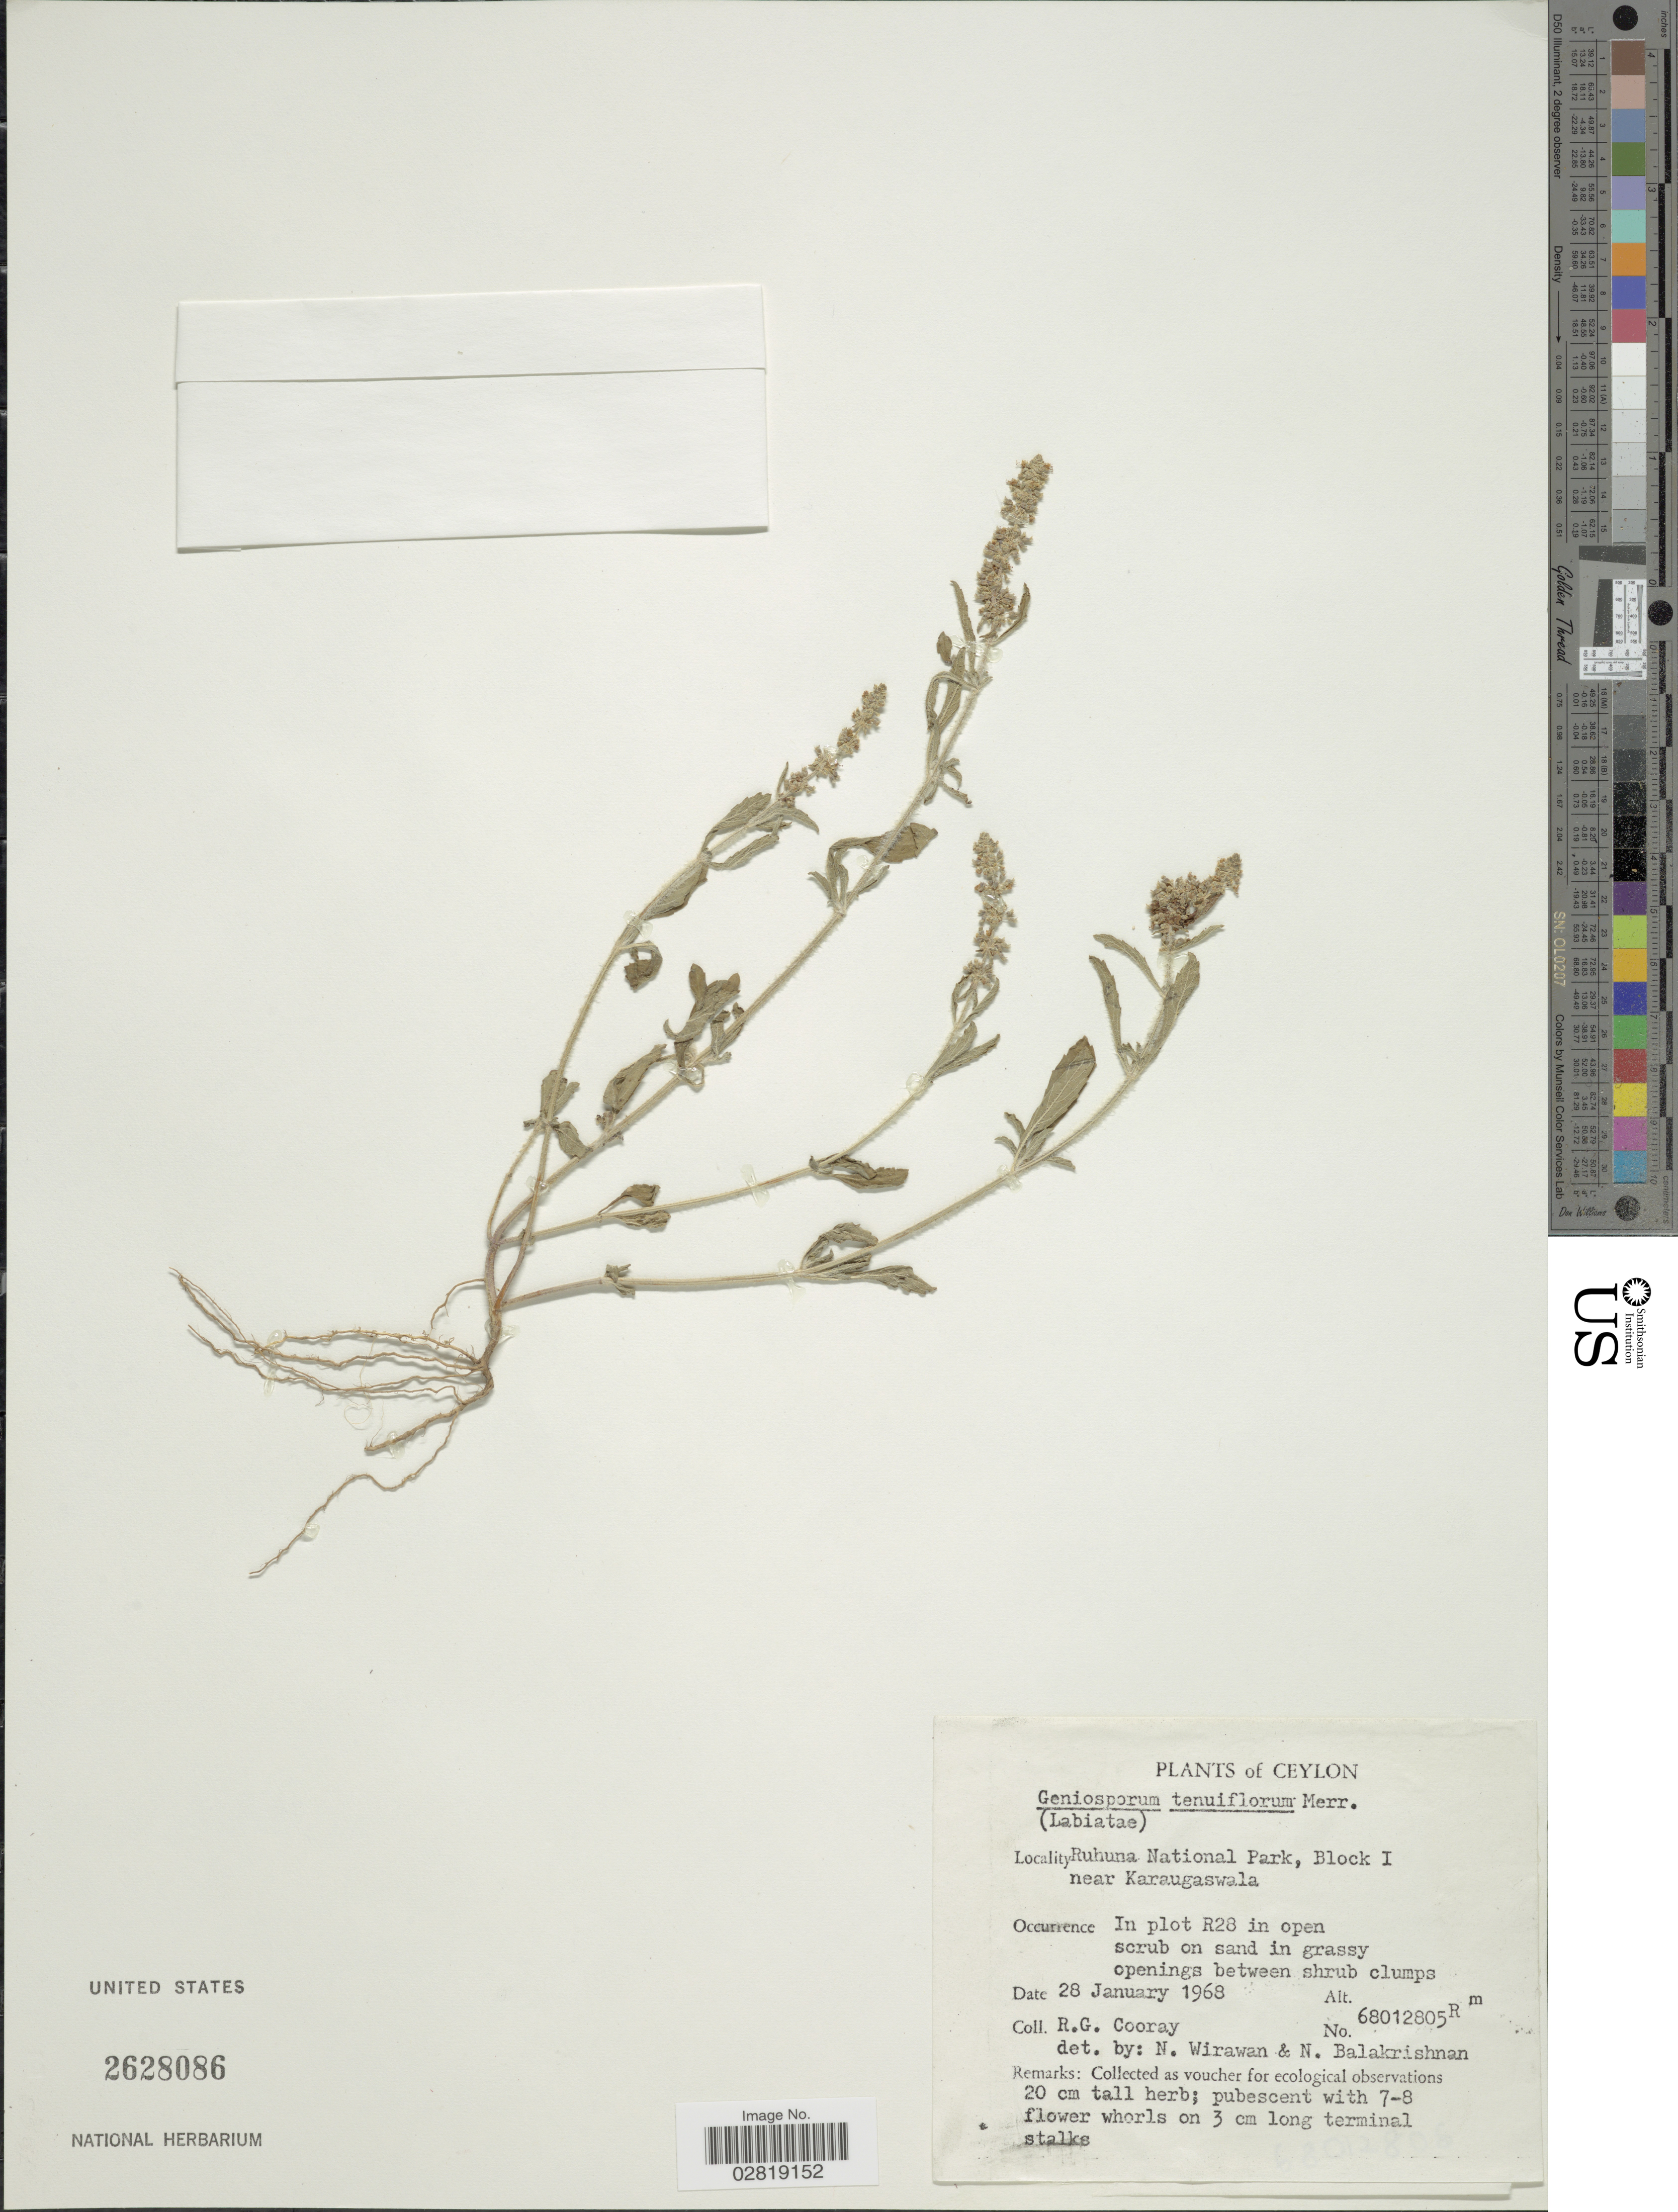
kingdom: Plantae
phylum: Tracheophyta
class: Magnoliopsida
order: Lamiales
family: Lamiaceae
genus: Geniosporum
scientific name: Geniosporum tenuiflorum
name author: (L.) Merr.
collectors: R. Cooray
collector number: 68012805R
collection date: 1968-01-28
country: Sri Lanka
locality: Ceylon. Ruhhuna National Park, Block I, near Karaugaswala. In plot R28.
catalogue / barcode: US 2628086